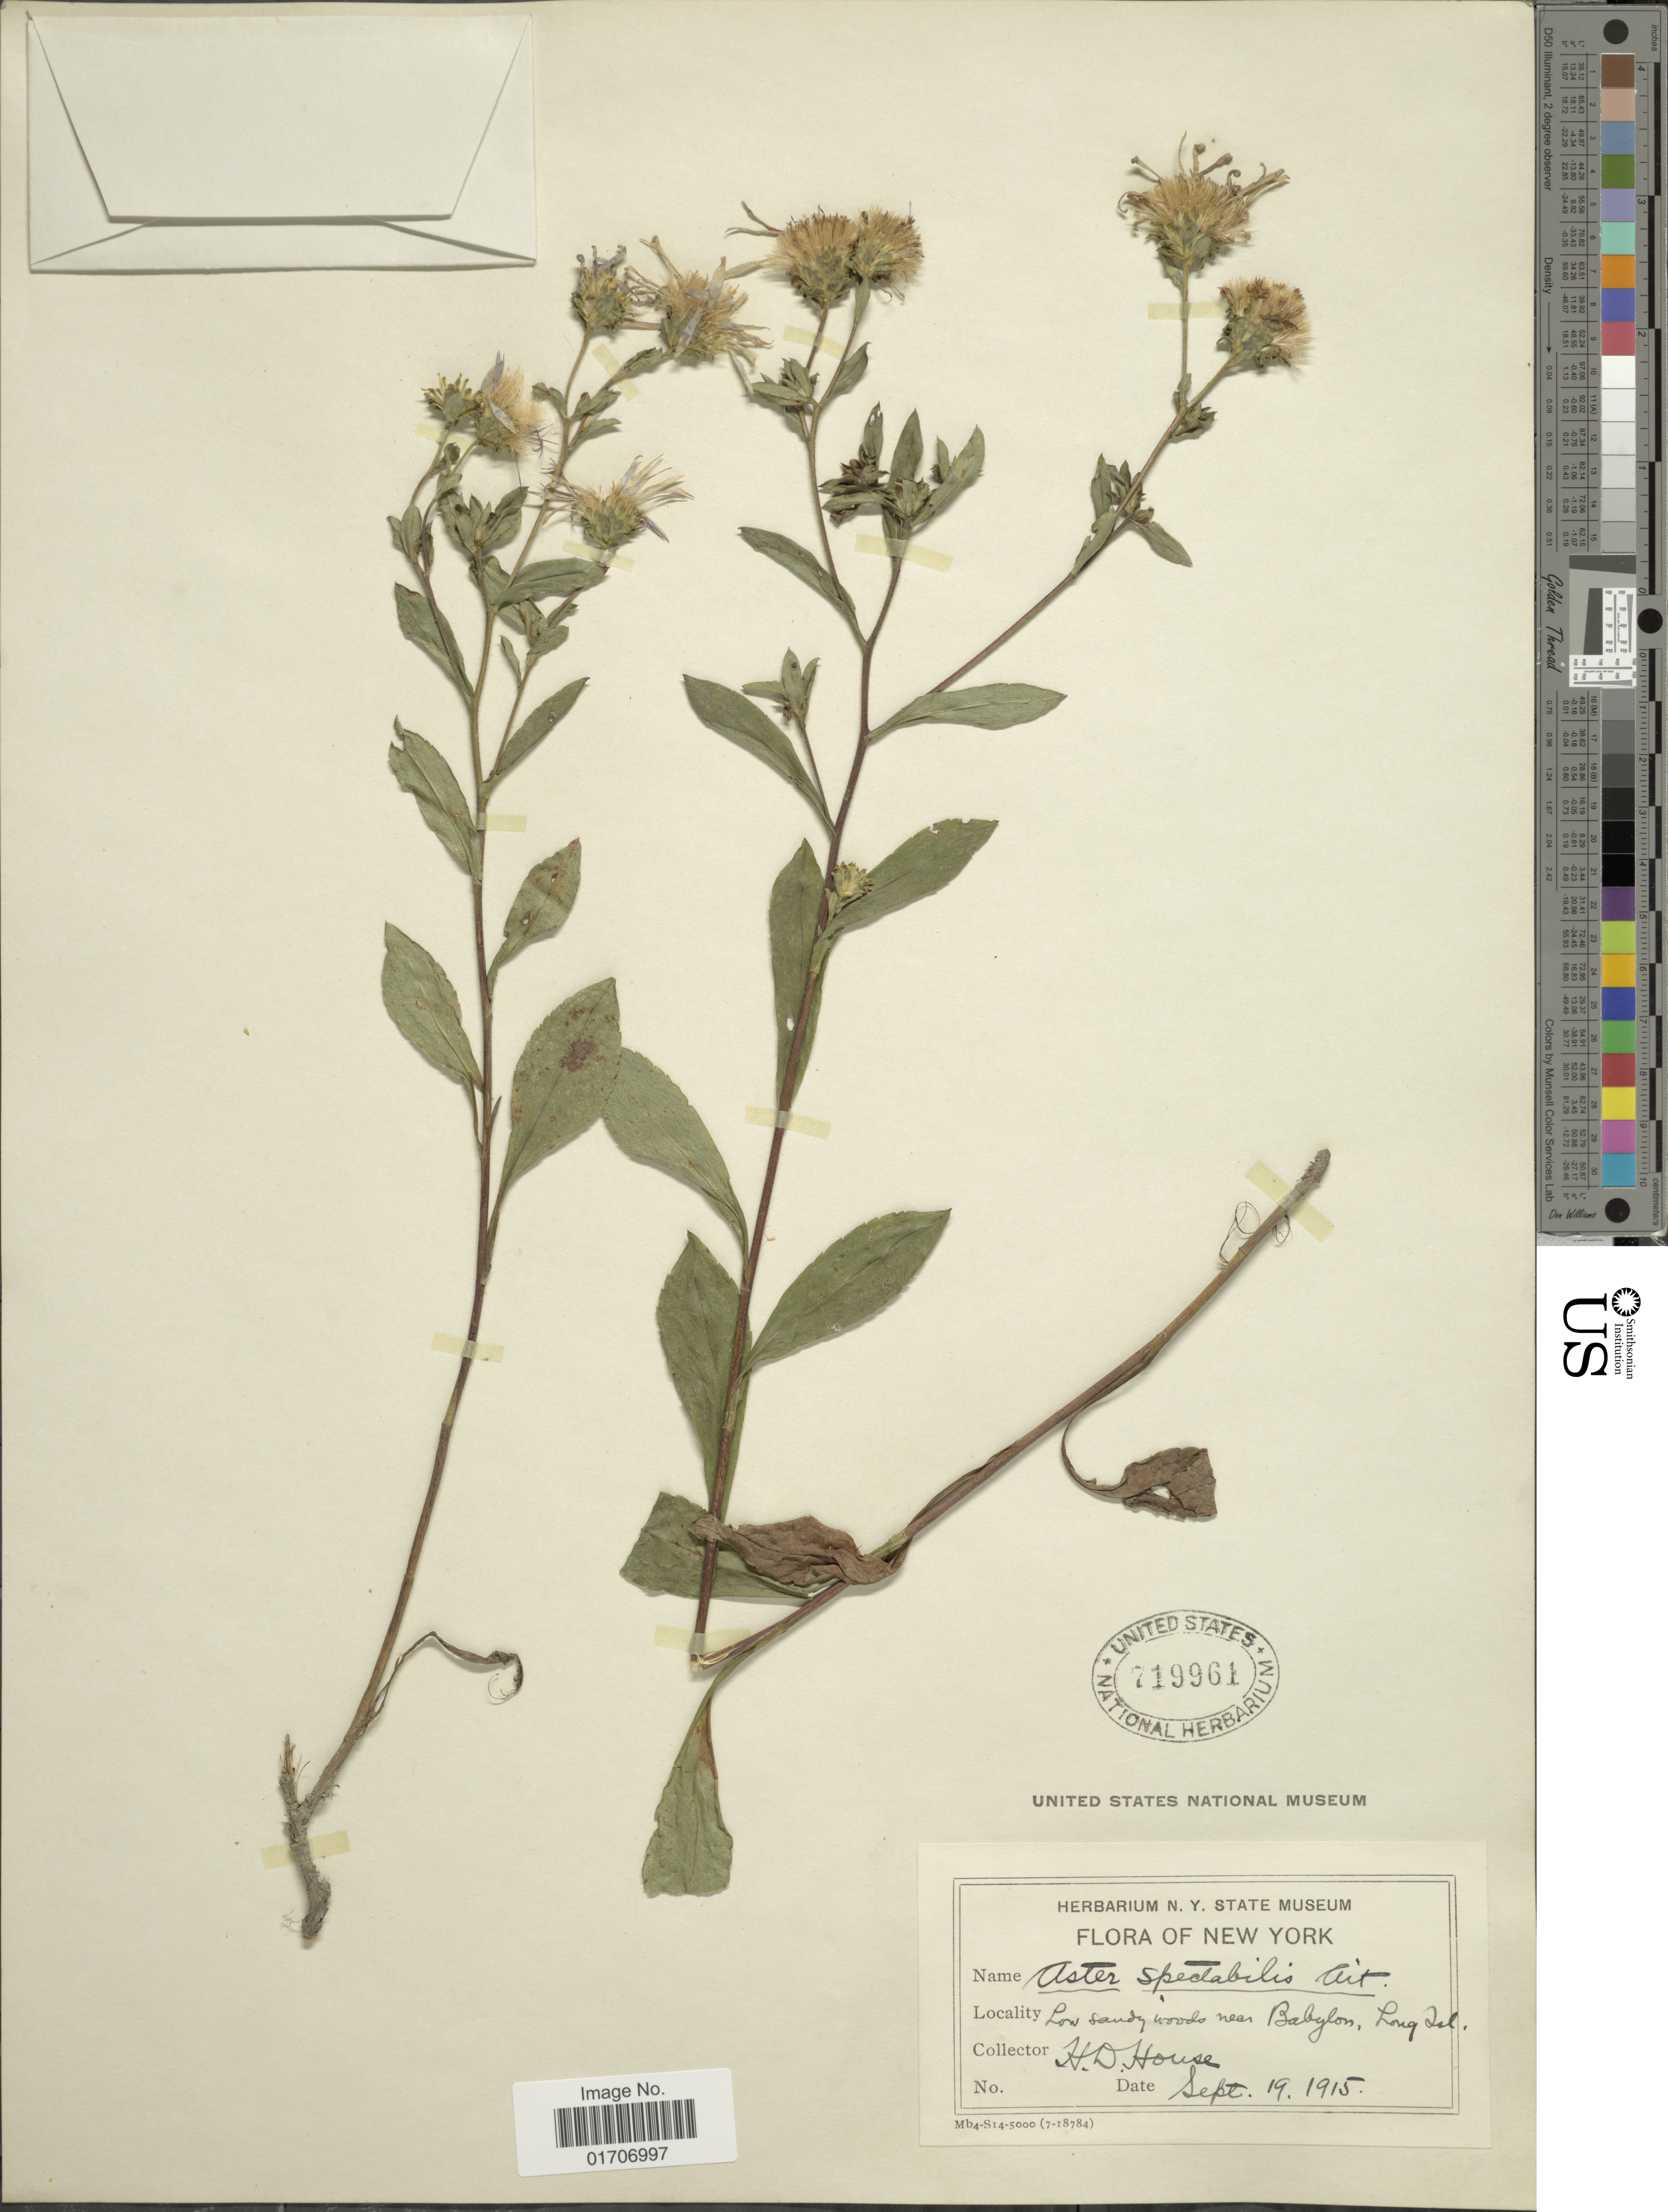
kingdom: Plantae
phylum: Tracheophyta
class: Magnoliopsida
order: Asterales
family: Asteraceae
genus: Eurybia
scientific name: Eurybia spectabilis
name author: (Aiton) G.L. Nesom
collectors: H. D. House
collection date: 1915-09-19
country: United States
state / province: New York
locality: New York. Low sandy woods near Babylon, Long Isl.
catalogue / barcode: US 719961